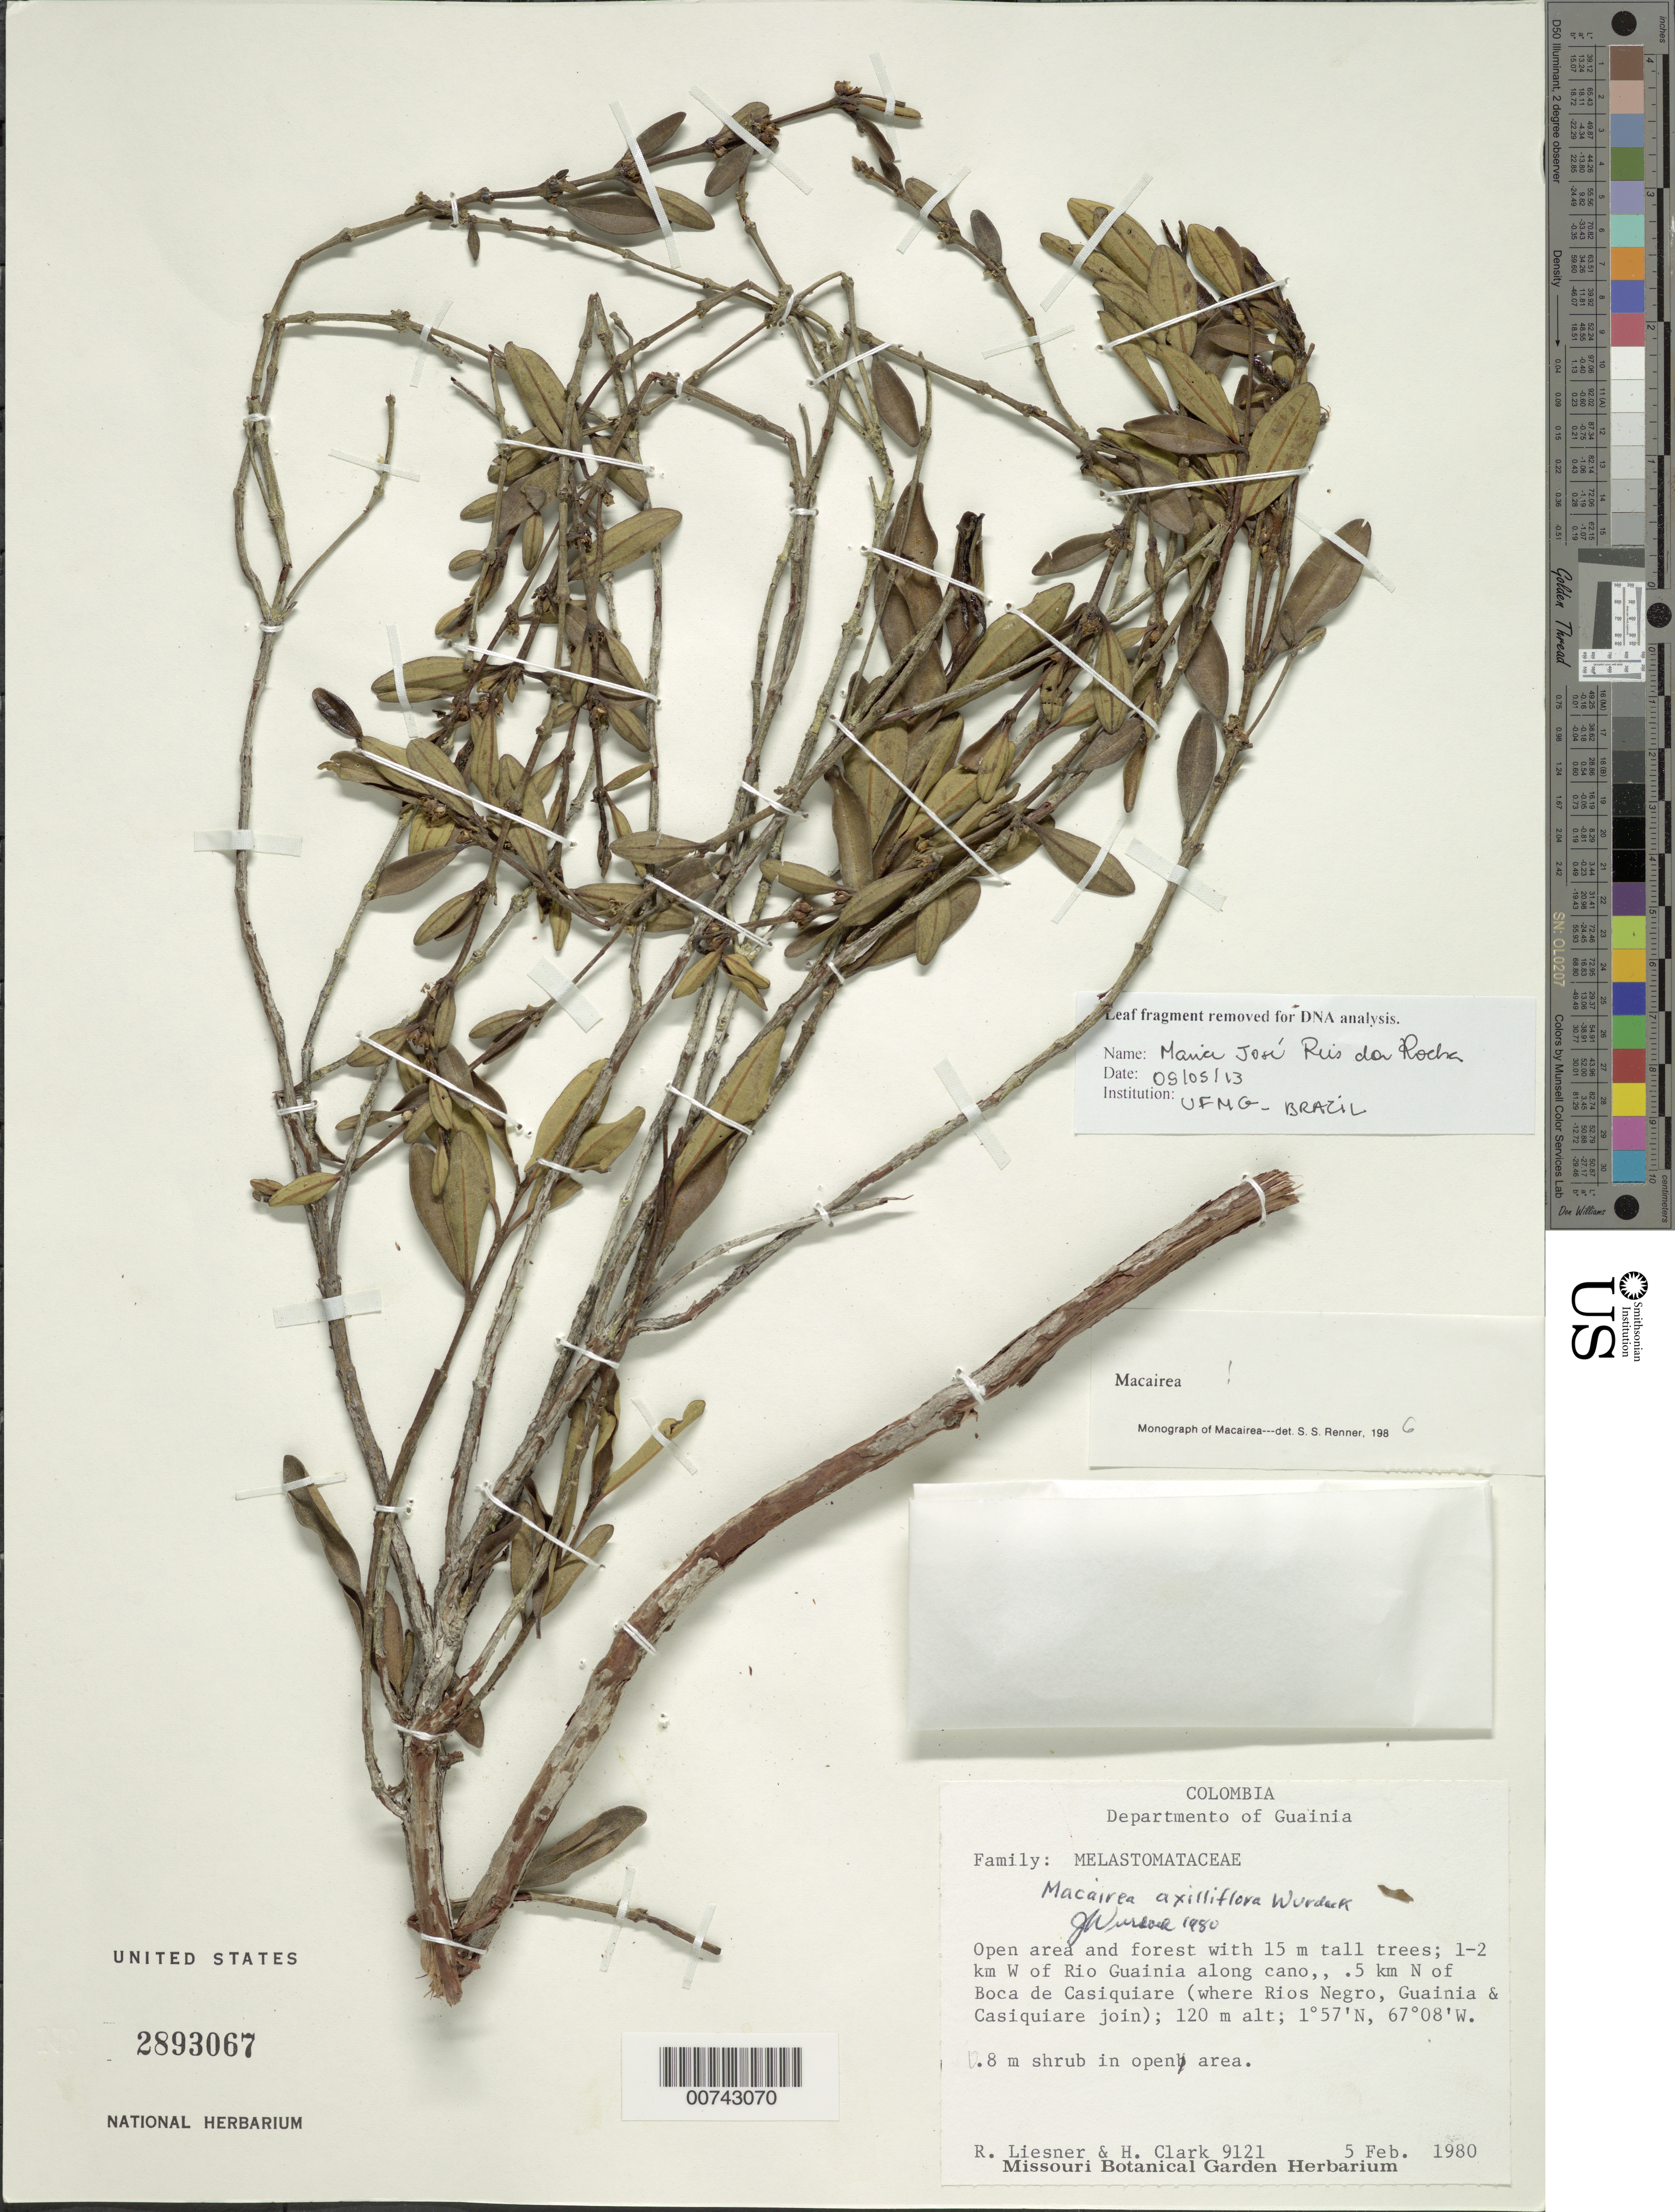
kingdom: Plantae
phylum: Tracheophyta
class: Magnoliopsida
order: Myrtales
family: Melastomataceae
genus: Macairea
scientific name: Macairea axilliflora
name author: Wurdack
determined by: Wurdack, John J., (US), US (UNITED STATES)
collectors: R. L. Liesner & H. L. Clark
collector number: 9121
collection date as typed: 5-Feb-80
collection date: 1980-02-05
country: Colombia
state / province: Guainia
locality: Río Guainia, 1-2 km W of, along Caño, 0.5 km N of Boca de Casiquiare (where Ríos Negro, Guainia & Casiquaire join)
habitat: Open area and forest with 15 m tall trees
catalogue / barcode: US 2893067